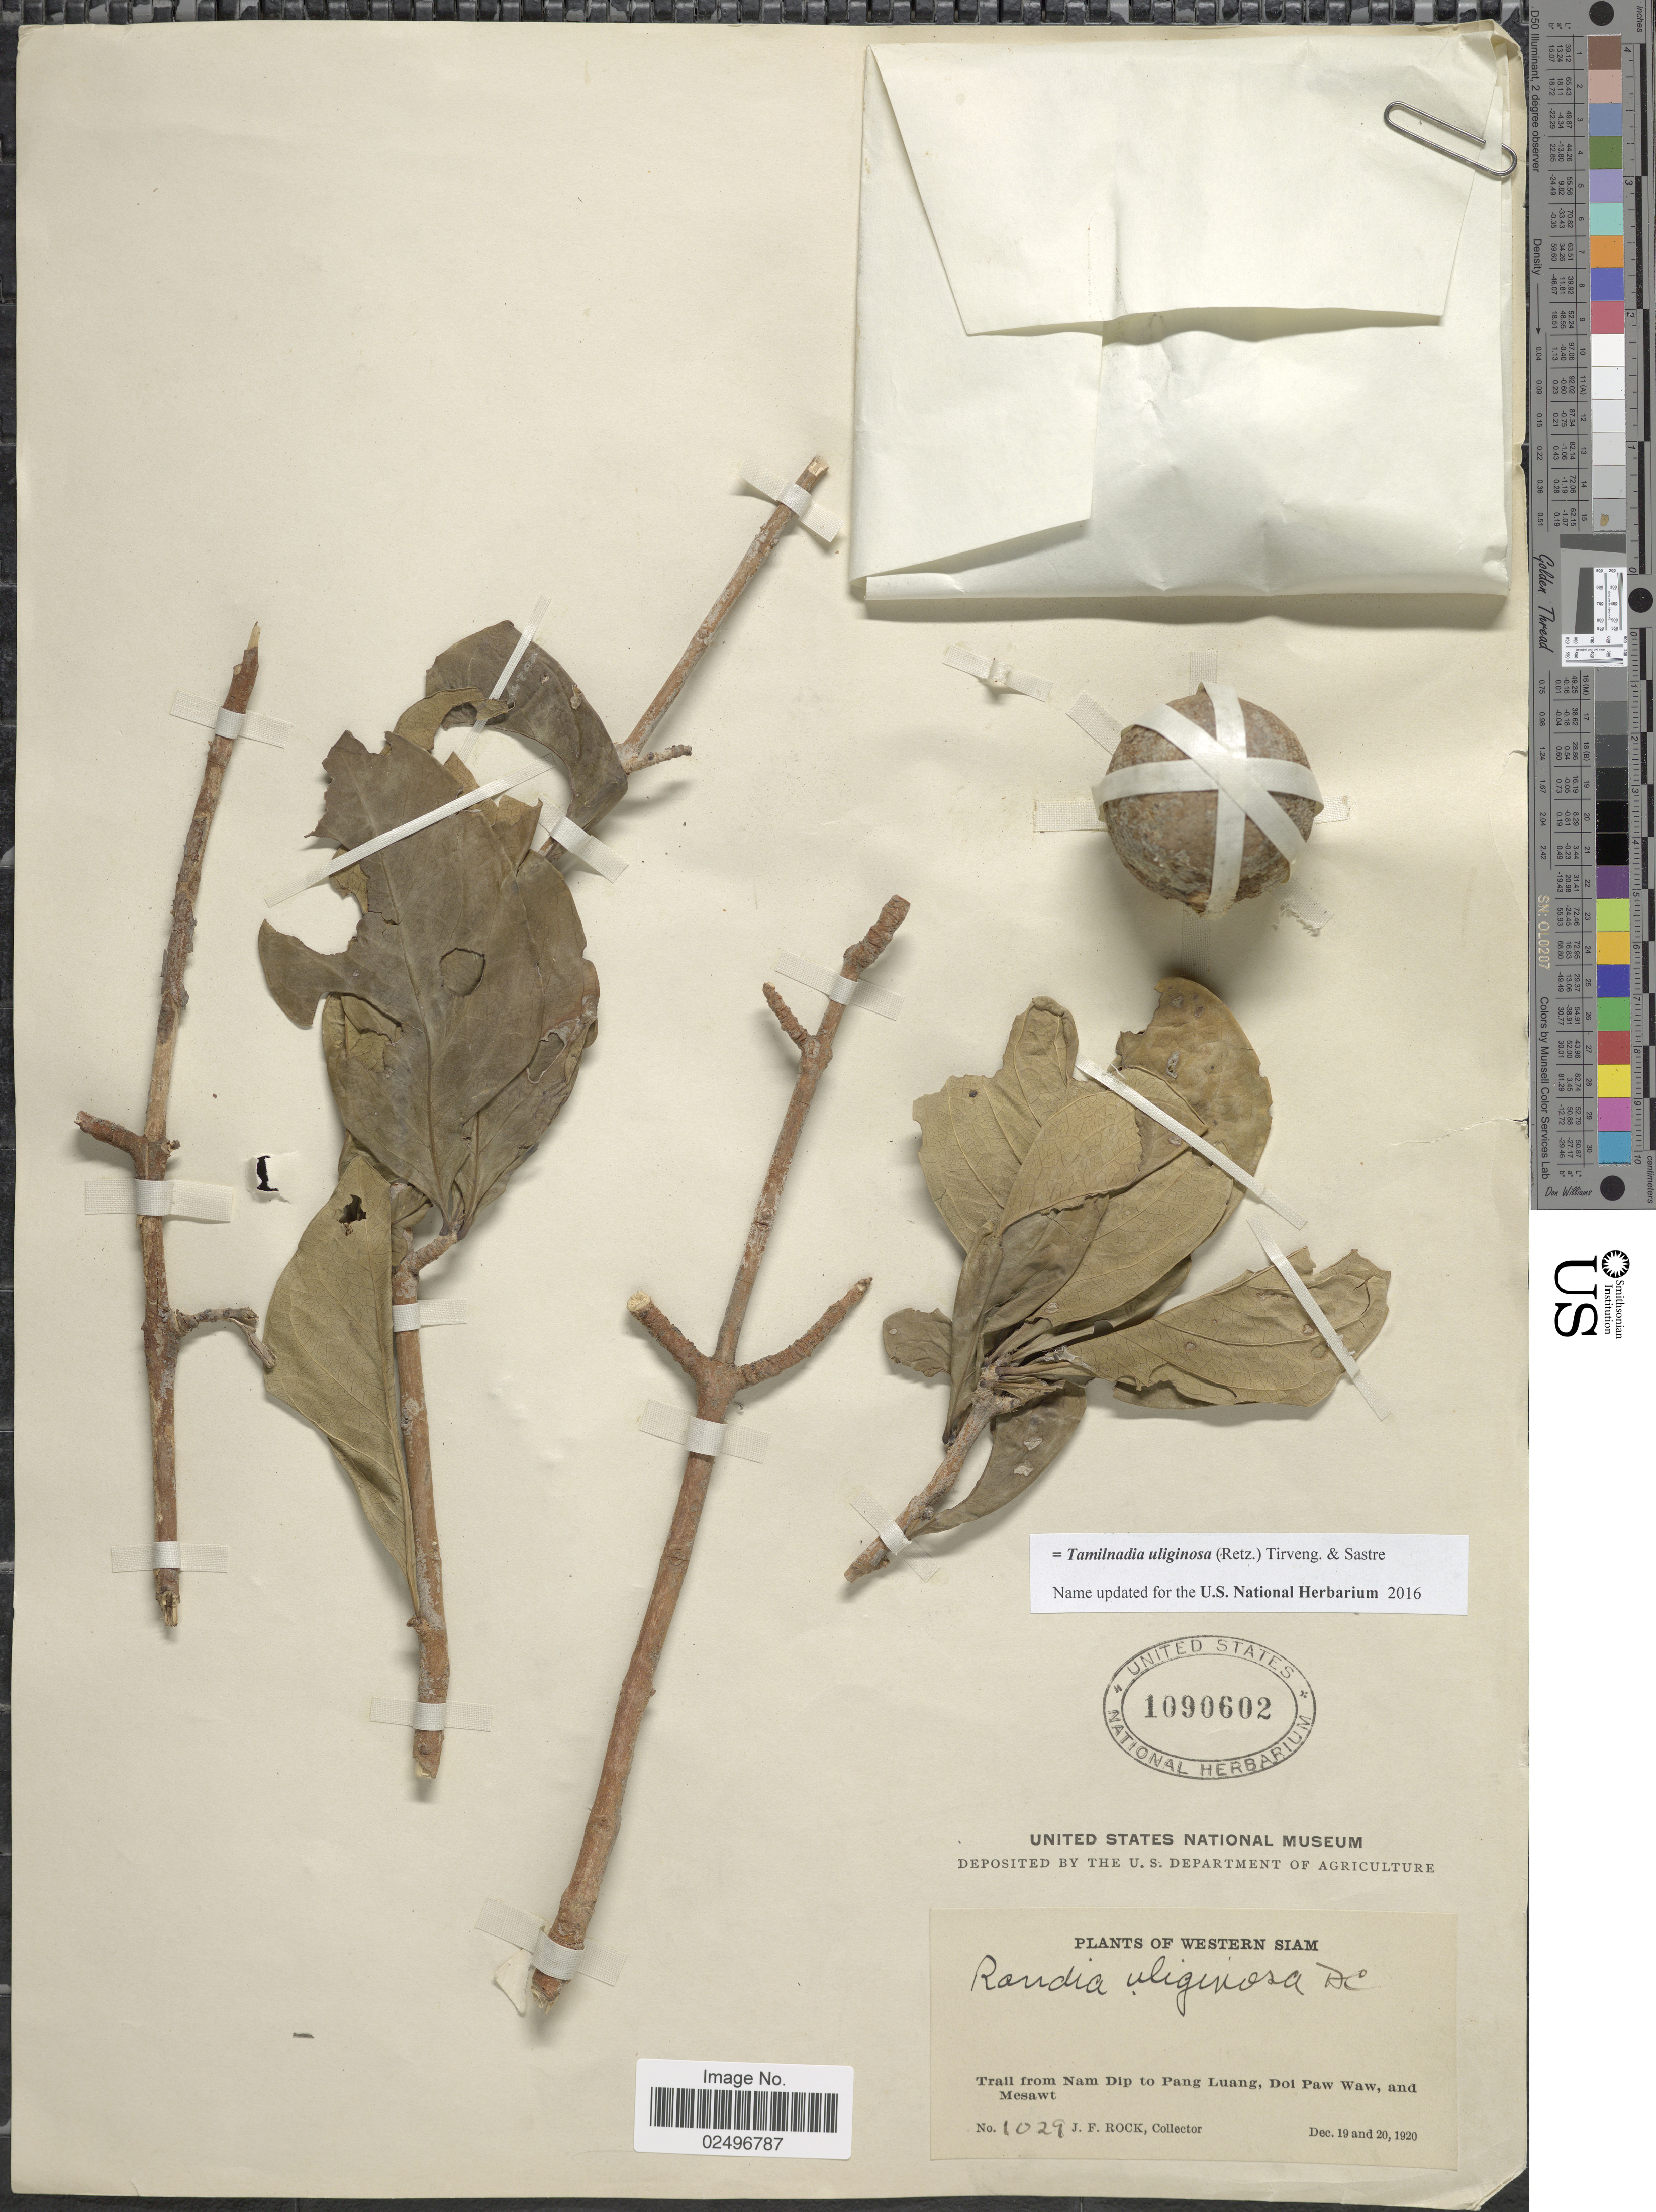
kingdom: Plantae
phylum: Tracheophyta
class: Magnoliopsida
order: Gentianales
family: Rubiaceae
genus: Tamilnadia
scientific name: Tamilnadia uliginosa (Retz.) Tirvengadum comb. nov.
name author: (Retz.) Tirveng.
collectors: J. Rock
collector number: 1029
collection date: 1920-12-19/1920-12-20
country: Thailand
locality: Western Siam, Trail from Nam Dip to Pang Luang, Doi Paw Waw, and Mesawt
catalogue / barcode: US 1090602